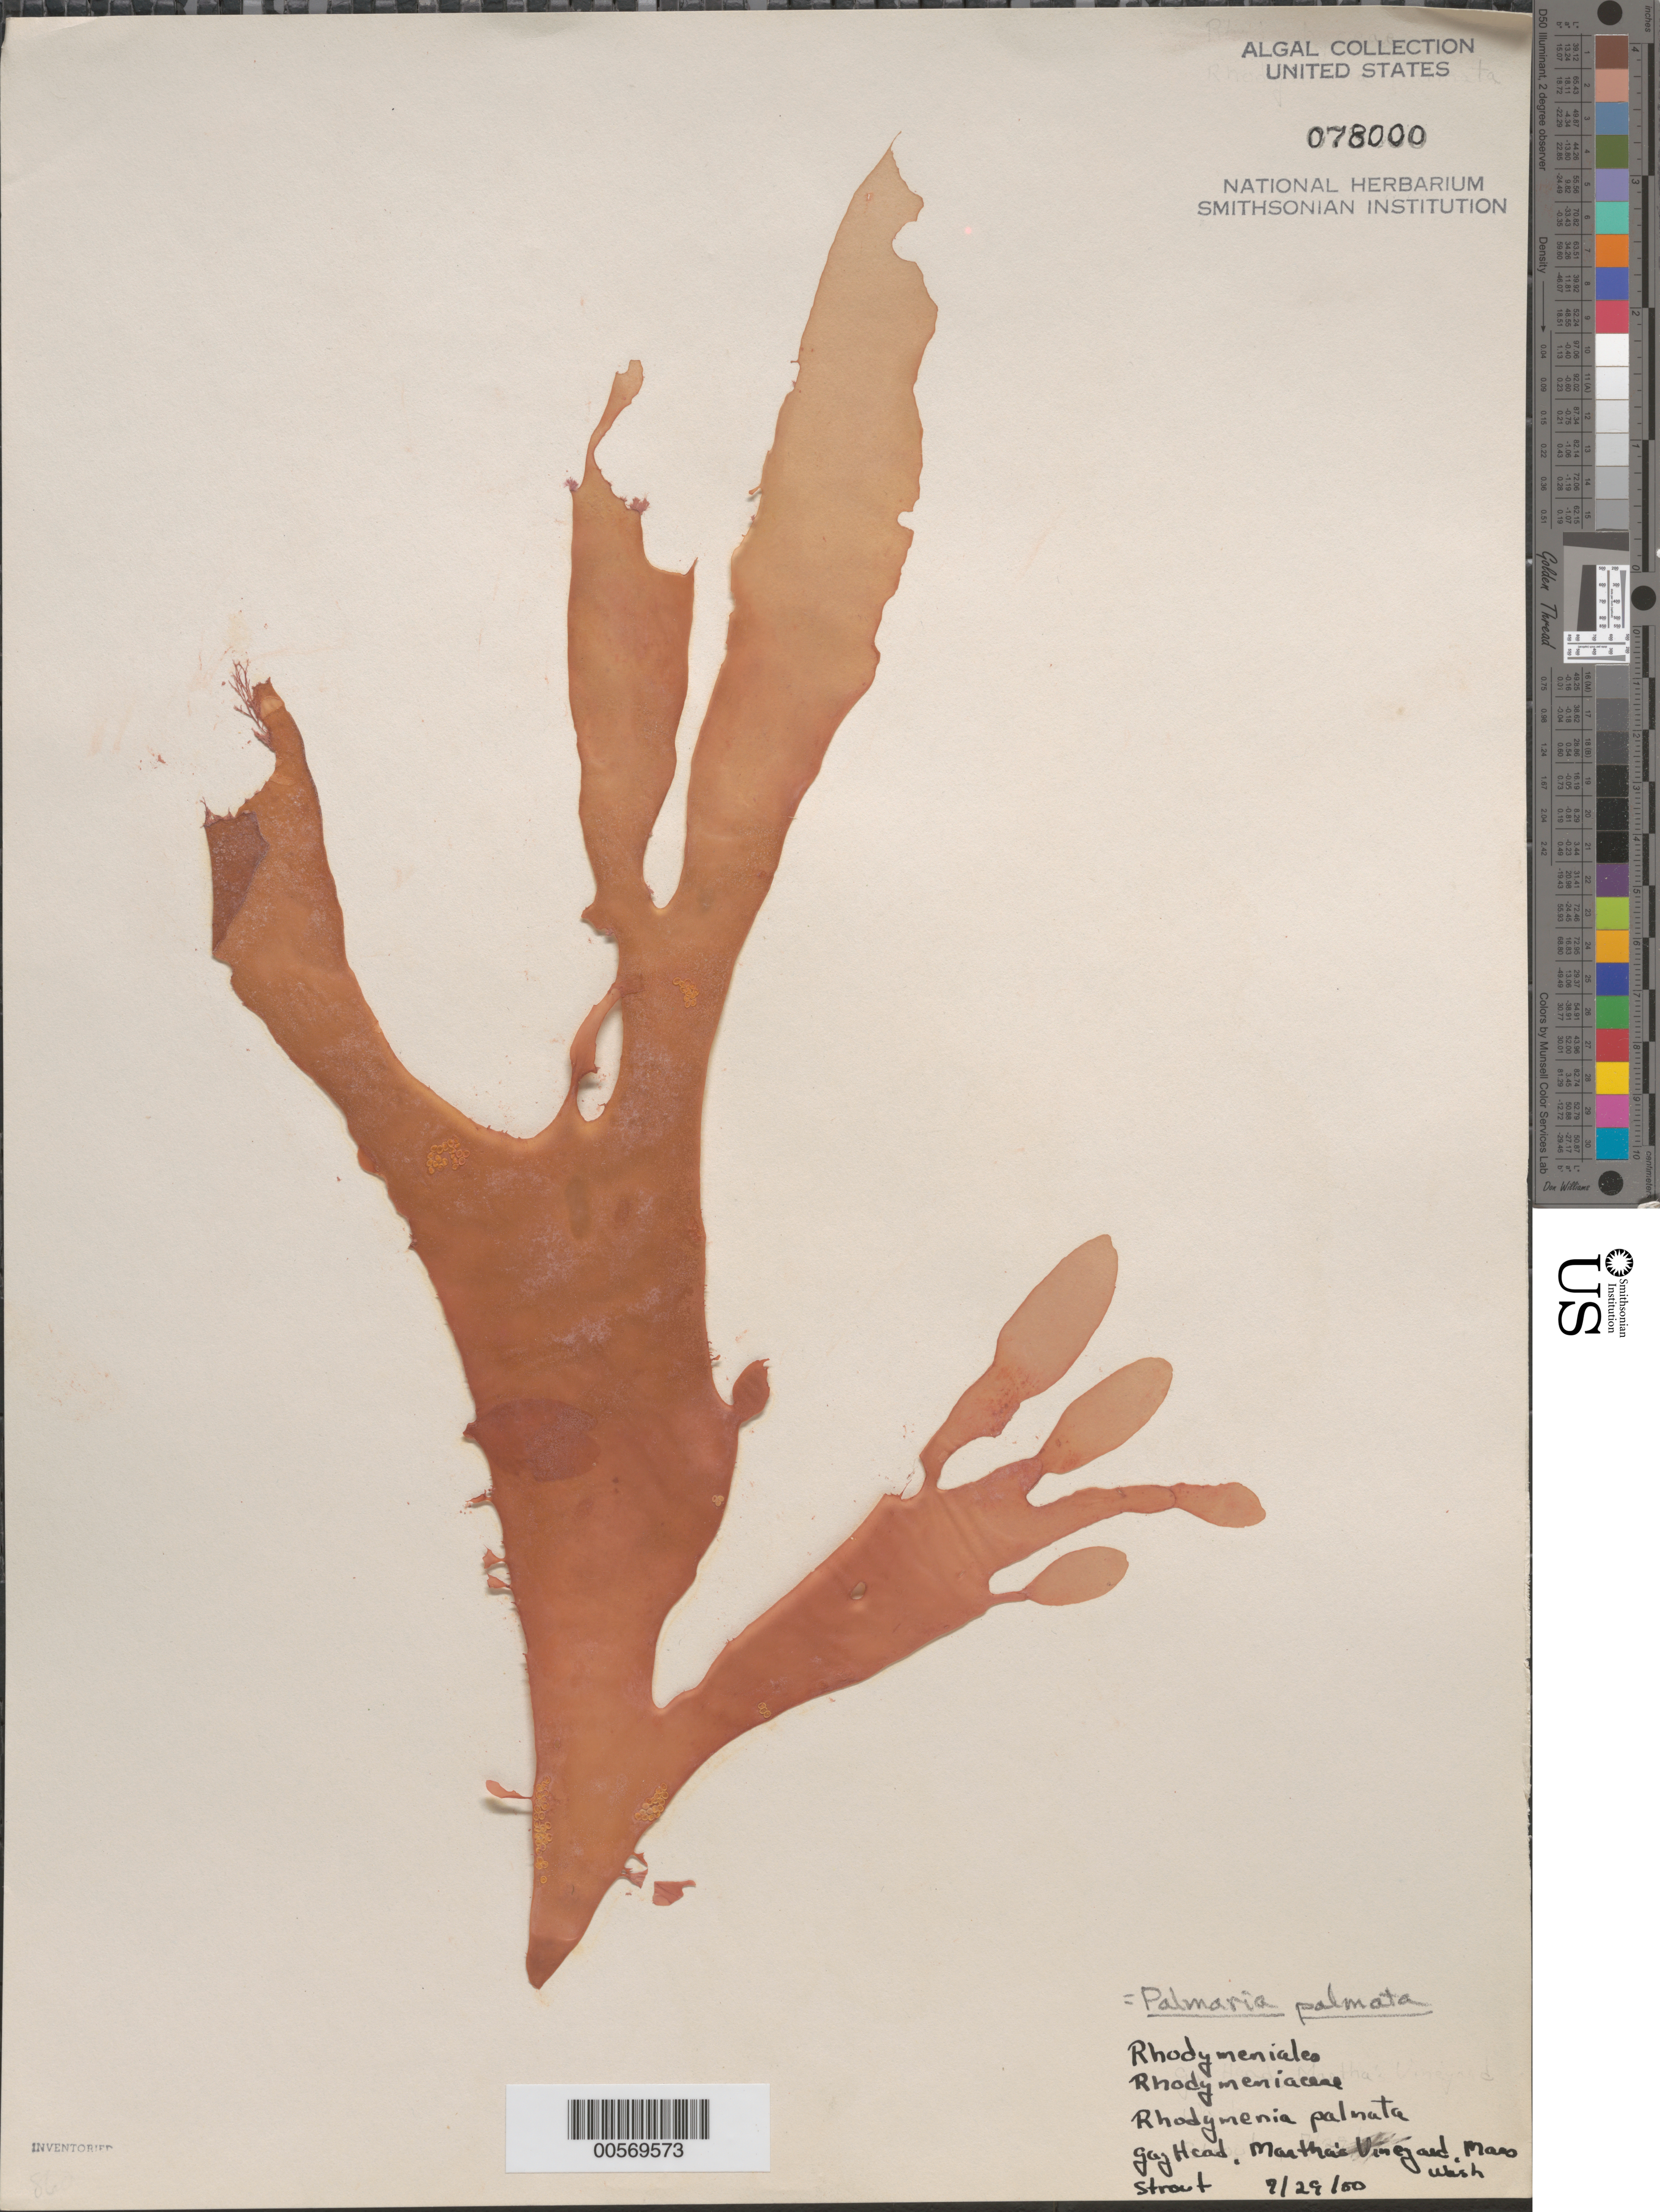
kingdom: Plantae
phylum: Rhodophyta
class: Florideophyceae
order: Palmariales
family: Palmariaceae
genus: Palmaria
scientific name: Palmaria palmata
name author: (L.) F. Weber & D. Mohr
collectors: P. Strout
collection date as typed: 29 Jul 1950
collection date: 1950-07-29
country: United States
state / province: Massachusetts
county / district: Dukes County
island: Martha's Vineyard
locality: Gay Head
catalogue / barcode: US 78000